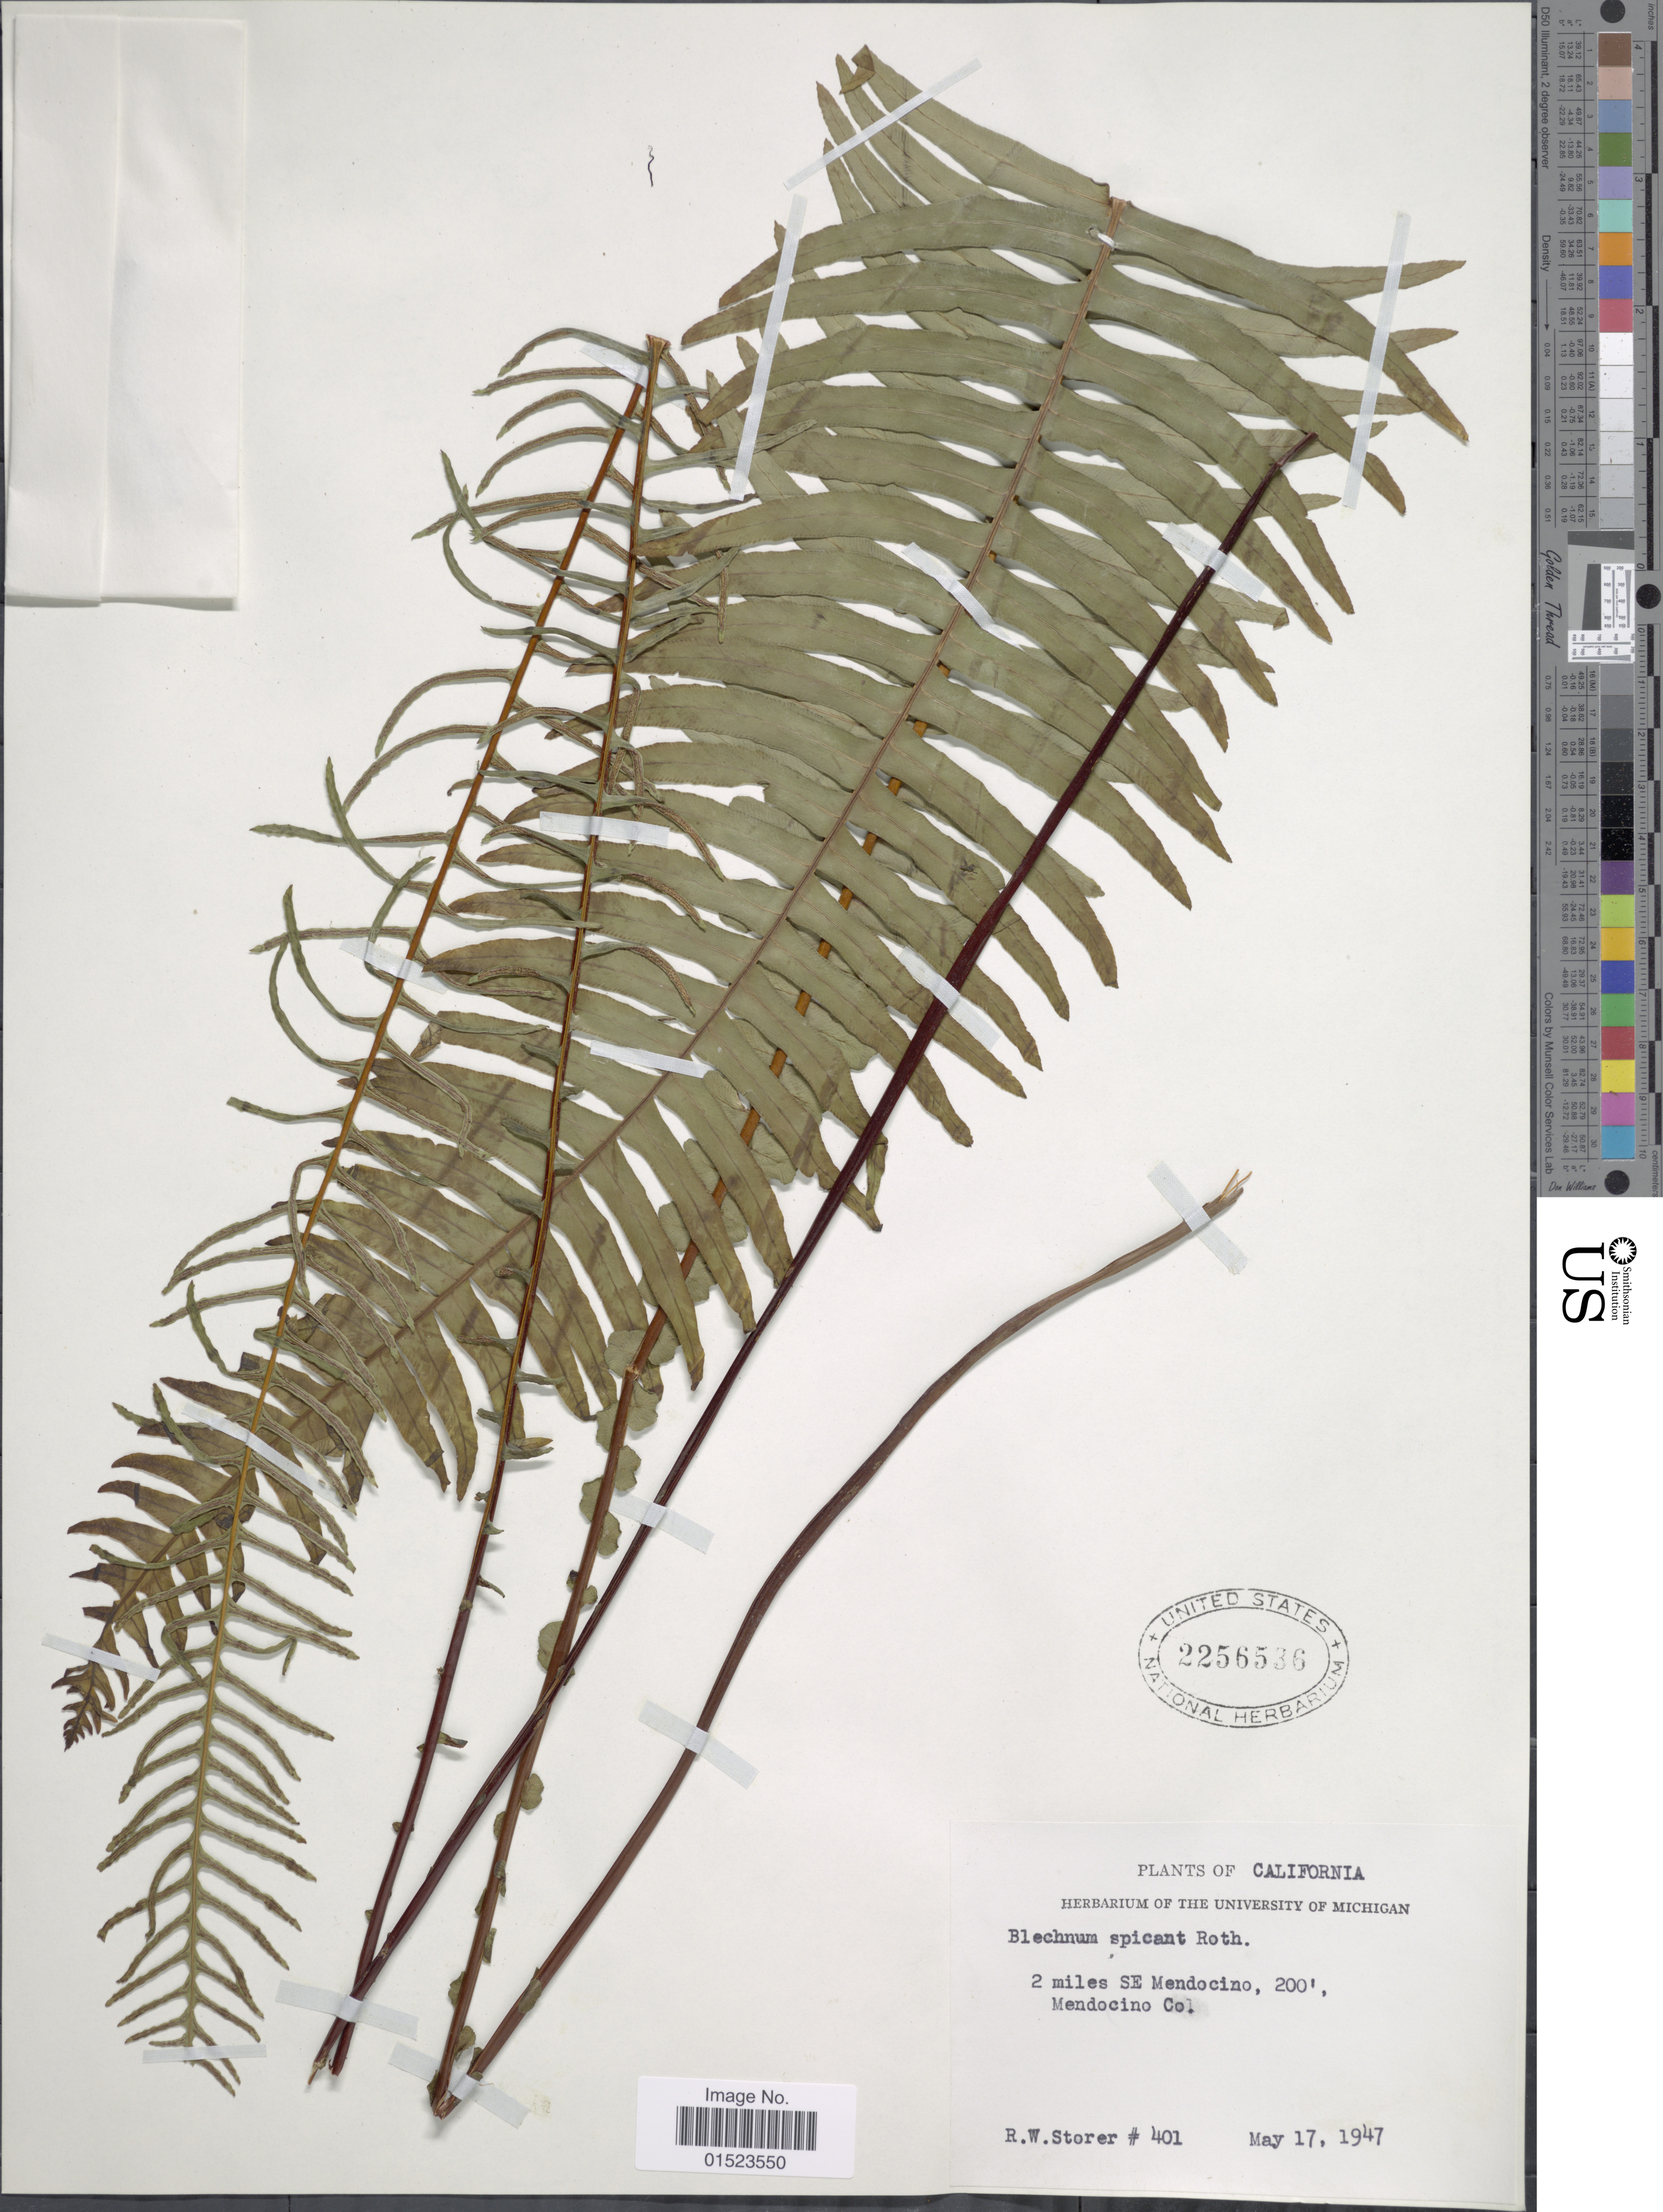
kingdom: Plantae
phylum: Tracheophyta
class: Polypodiopsida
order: Polypodiales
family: Blechnaceae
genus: Blechnum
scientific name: Blechnum spicant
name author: (L.) Sm.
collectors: R. Storer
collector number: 401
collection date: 1947-05-17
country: United States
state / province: California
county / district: Mendocino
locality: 2 miles SE Mendocino, Mendocino Co.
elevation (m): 61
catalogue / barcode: US 2256536